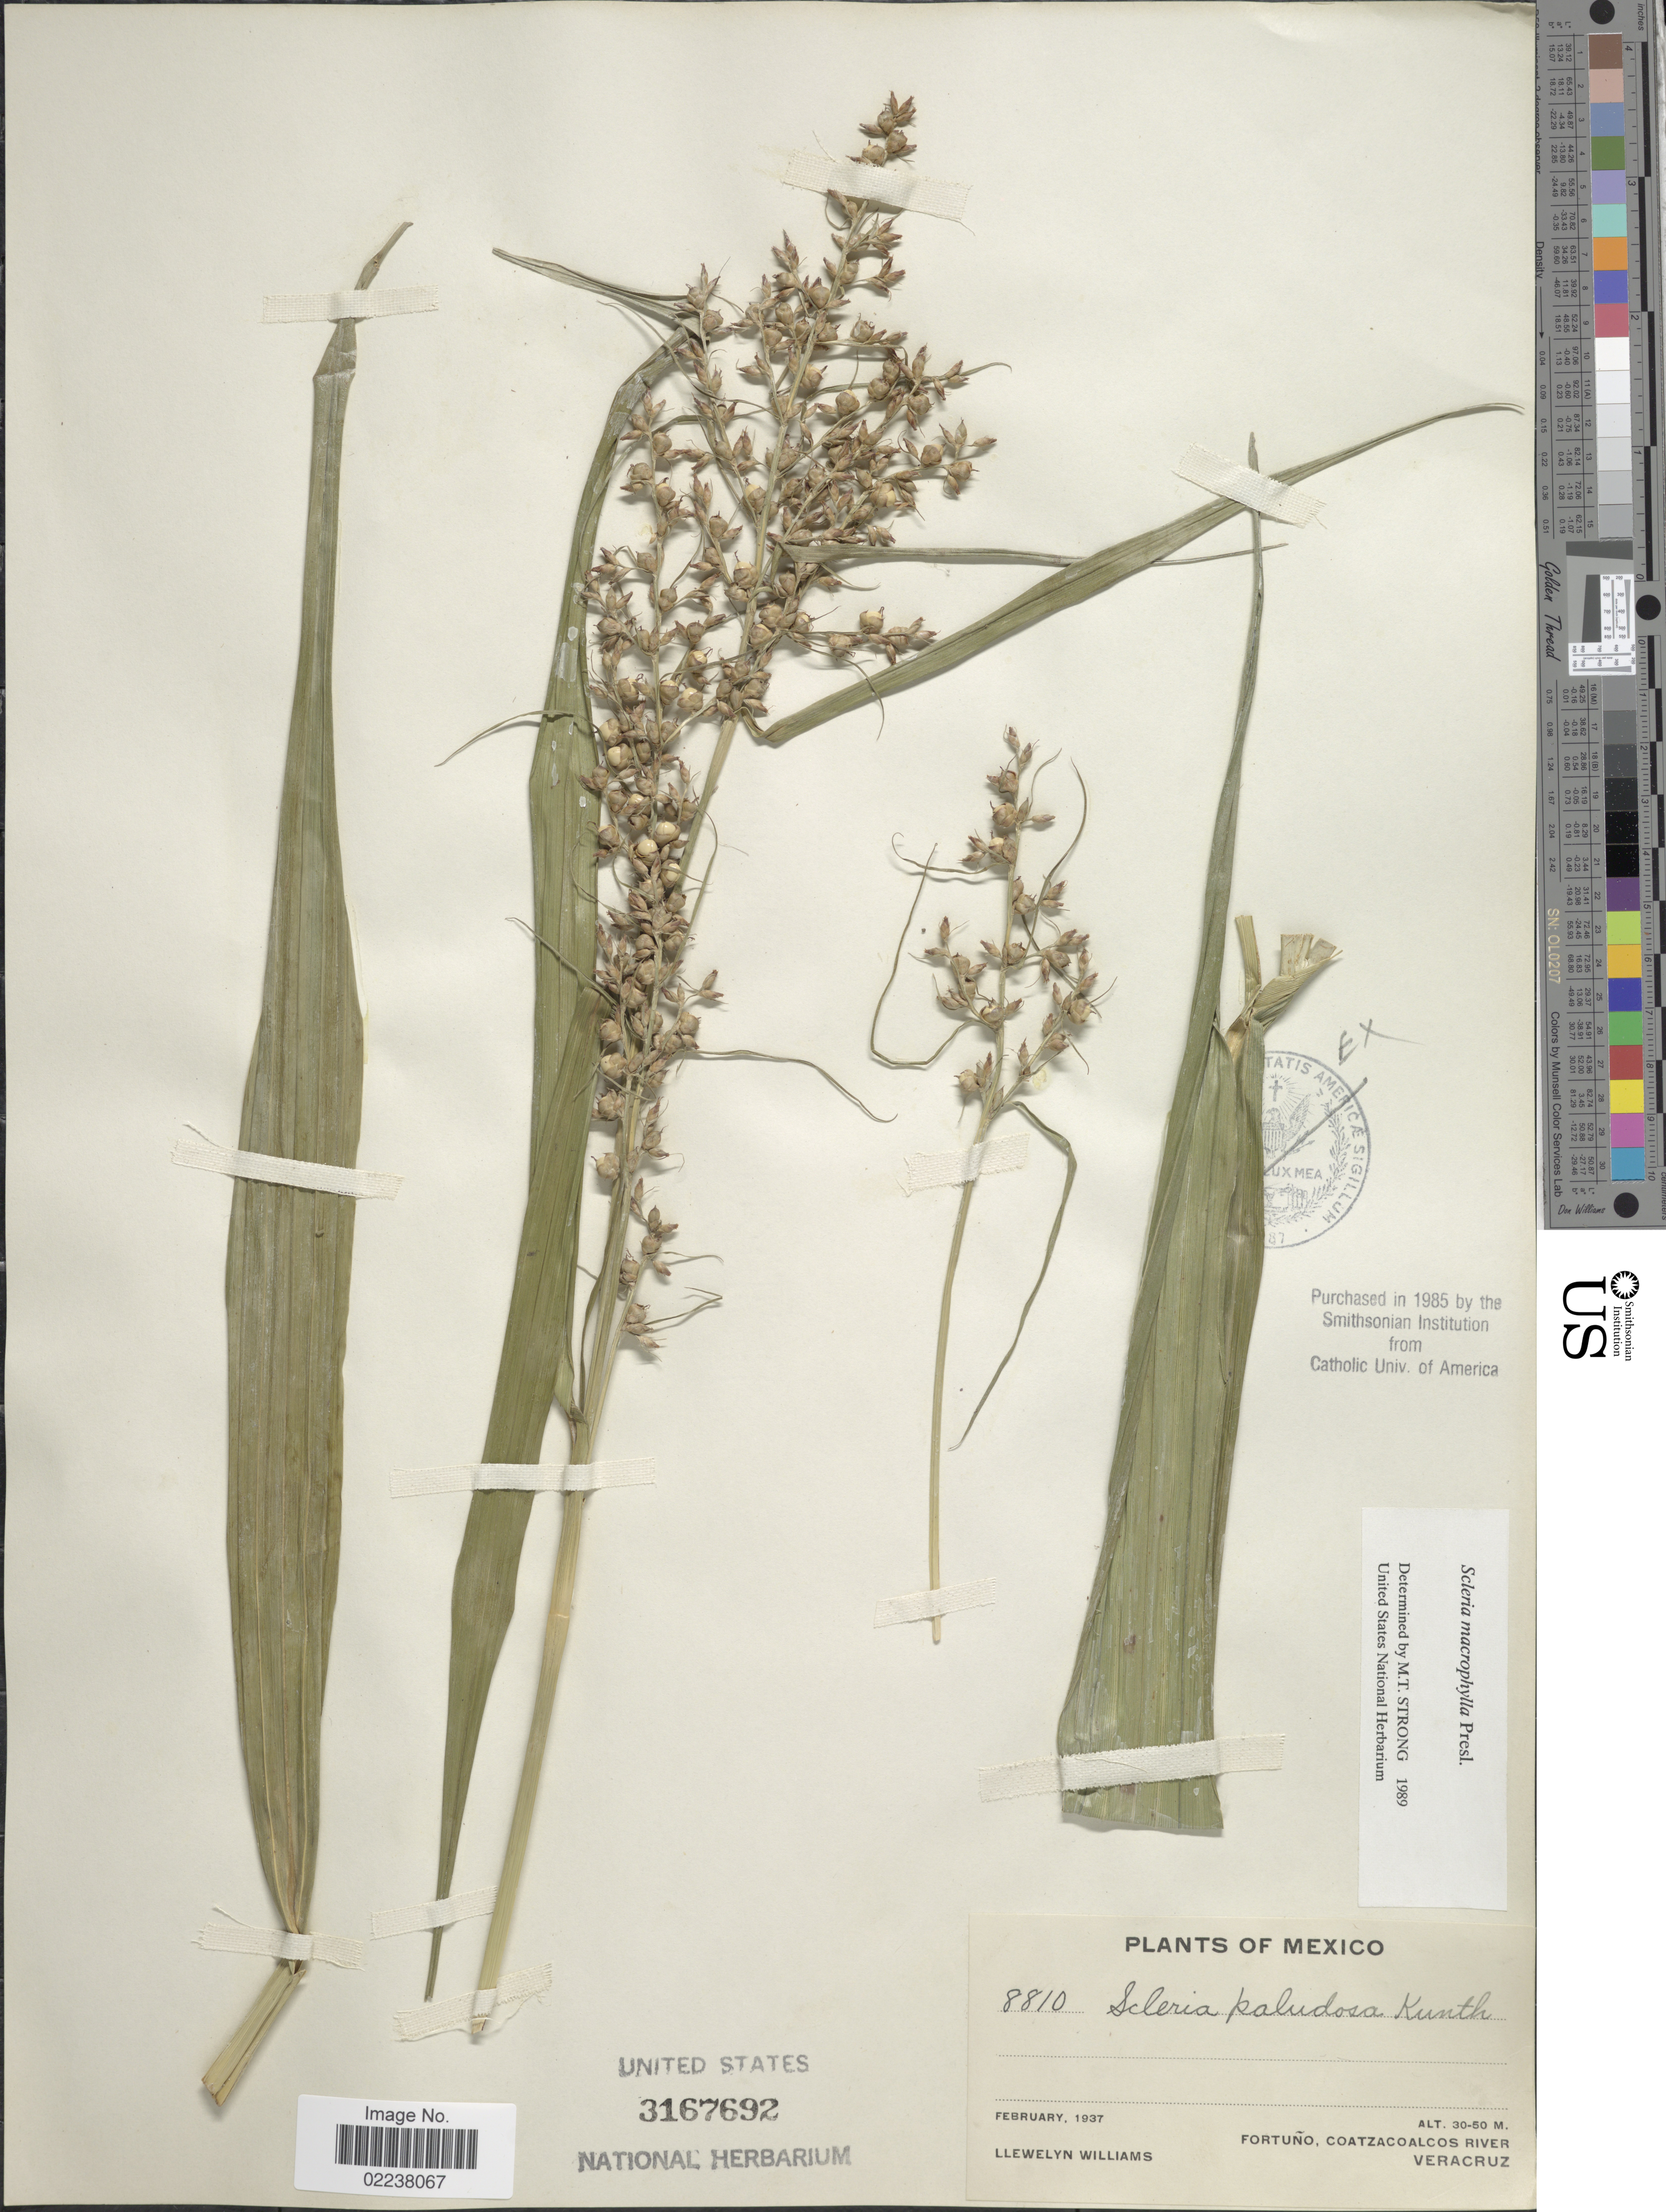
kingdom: Plantae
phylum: Tracheophyta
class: Liliopsida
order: Poales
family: Cyperaceae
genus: Scleria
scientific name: Scleria macrophylla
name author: J. Presl & C. Presl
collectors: Ll. Williams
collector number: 8810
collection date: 1937-02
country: Mexico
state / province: Veracruz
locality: Fortuno, Coatzacoalcos River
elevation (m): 30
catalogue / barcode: US 3167692